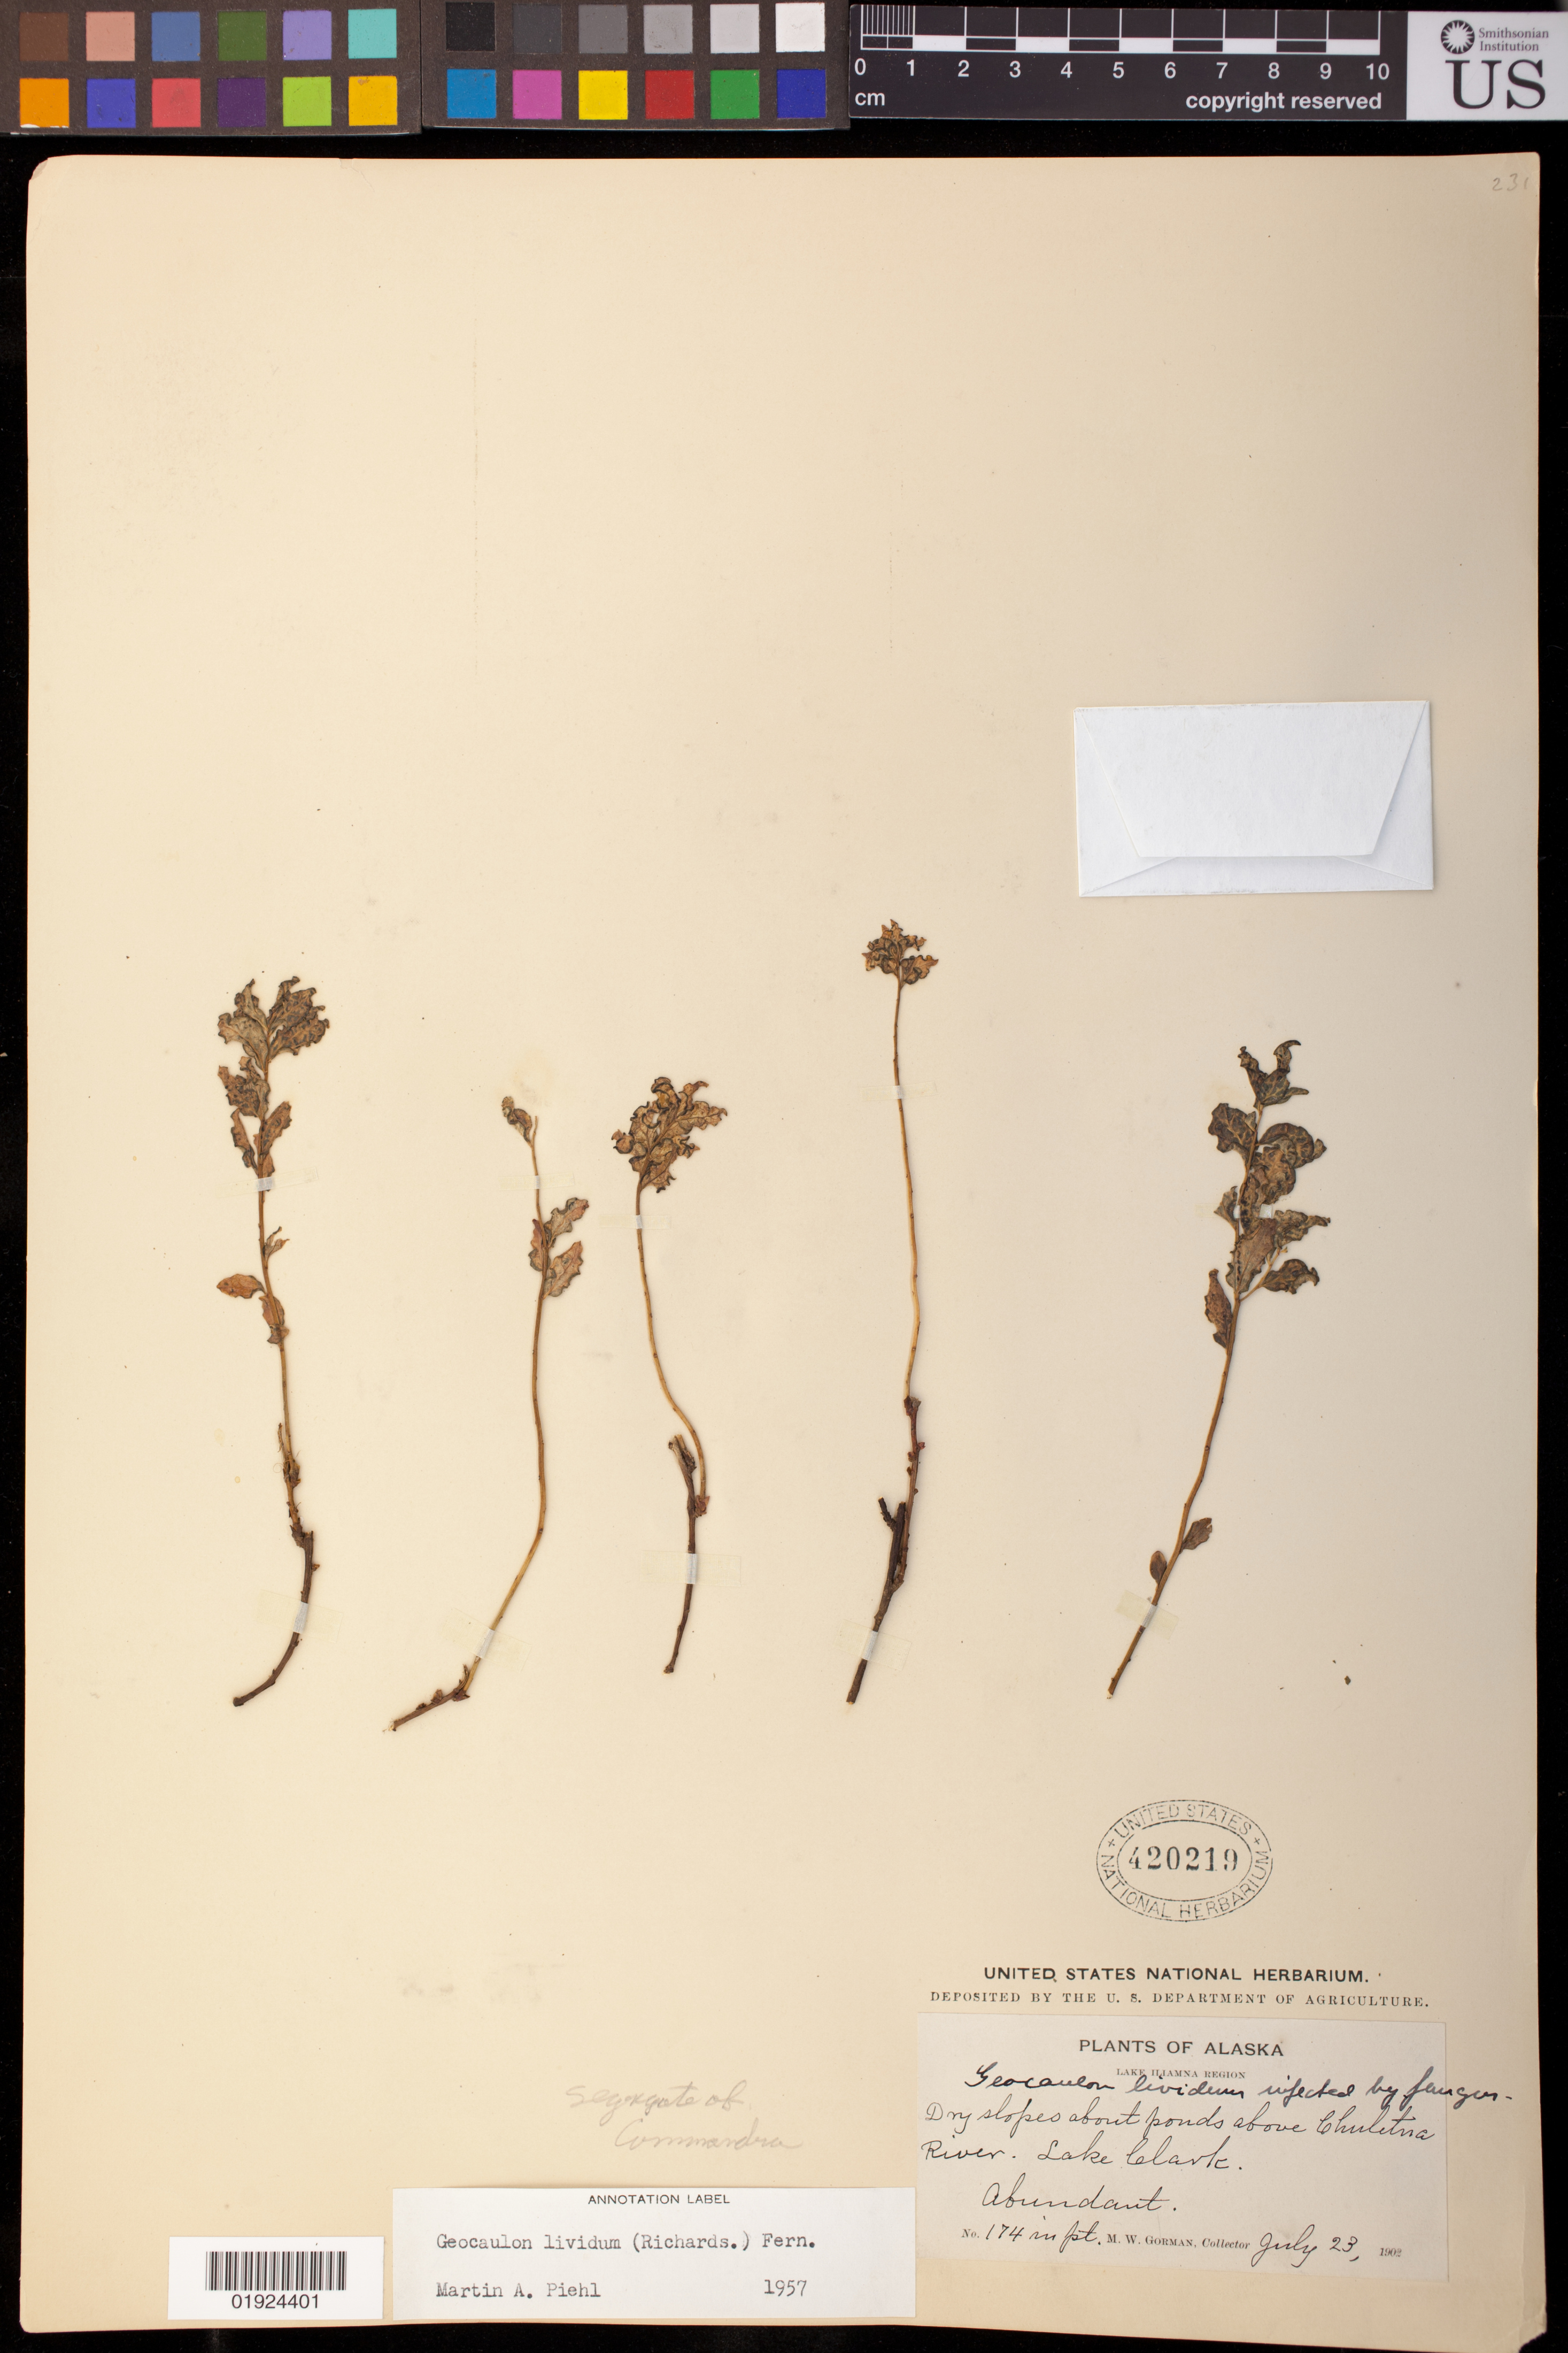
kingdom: Plantae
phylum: Tracheophyta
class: Magnoliopsida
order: Santalales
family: Comandraceae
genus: Geocaulon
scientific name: Geocaulon lividum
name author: (Richardson) Fernald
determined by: Piehl, M. A.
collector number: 174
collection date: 1902-07-23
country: United States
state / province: Alaska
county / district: Lake and Peninsula Borough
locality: Lake Iliamna Region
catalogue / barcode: US 420219